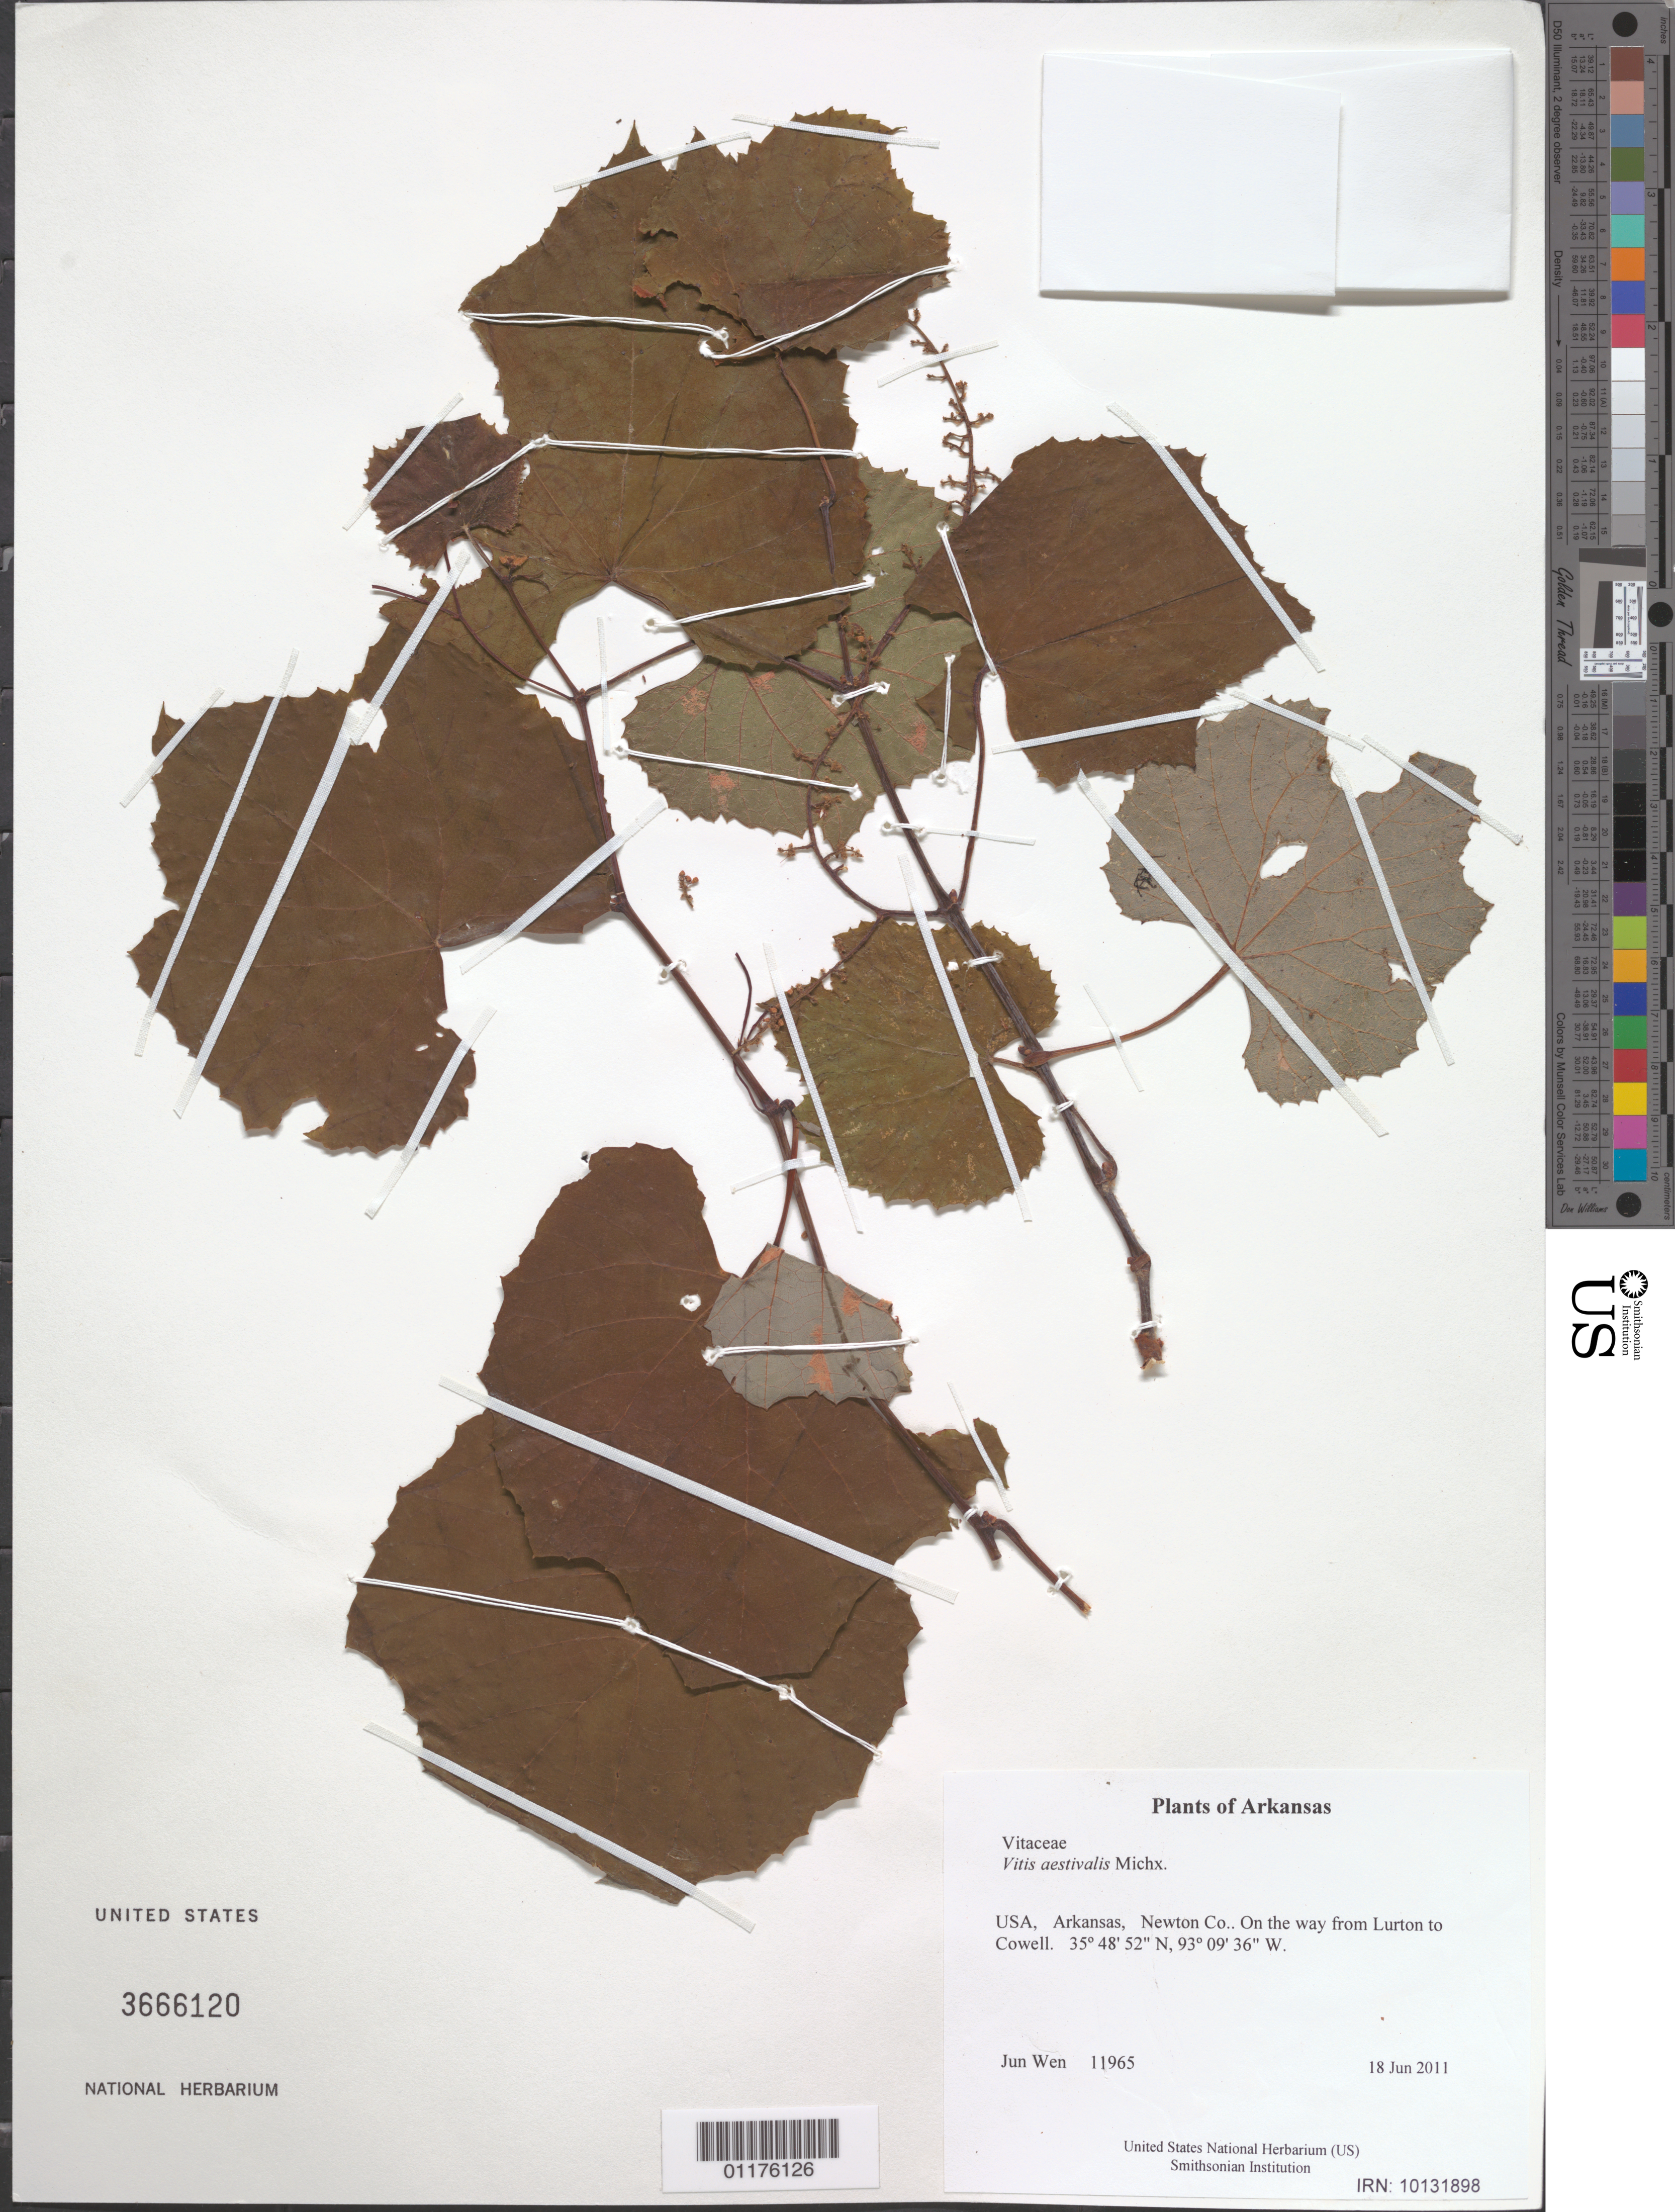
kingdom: Plantae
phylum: Tracheophyta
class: Magnoliopsida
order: Vitales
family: Vitaceae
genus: Vitis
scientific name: Vitis aestivalis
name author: Michx.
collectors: J. Wen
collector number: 11965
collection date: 2011-06-18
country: United States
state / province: Arkansas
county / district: Newton Co.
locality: On the way from Lurton to Cowell.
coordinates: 35 48.870 N, 93 09.593 W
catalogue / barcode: US 3666120